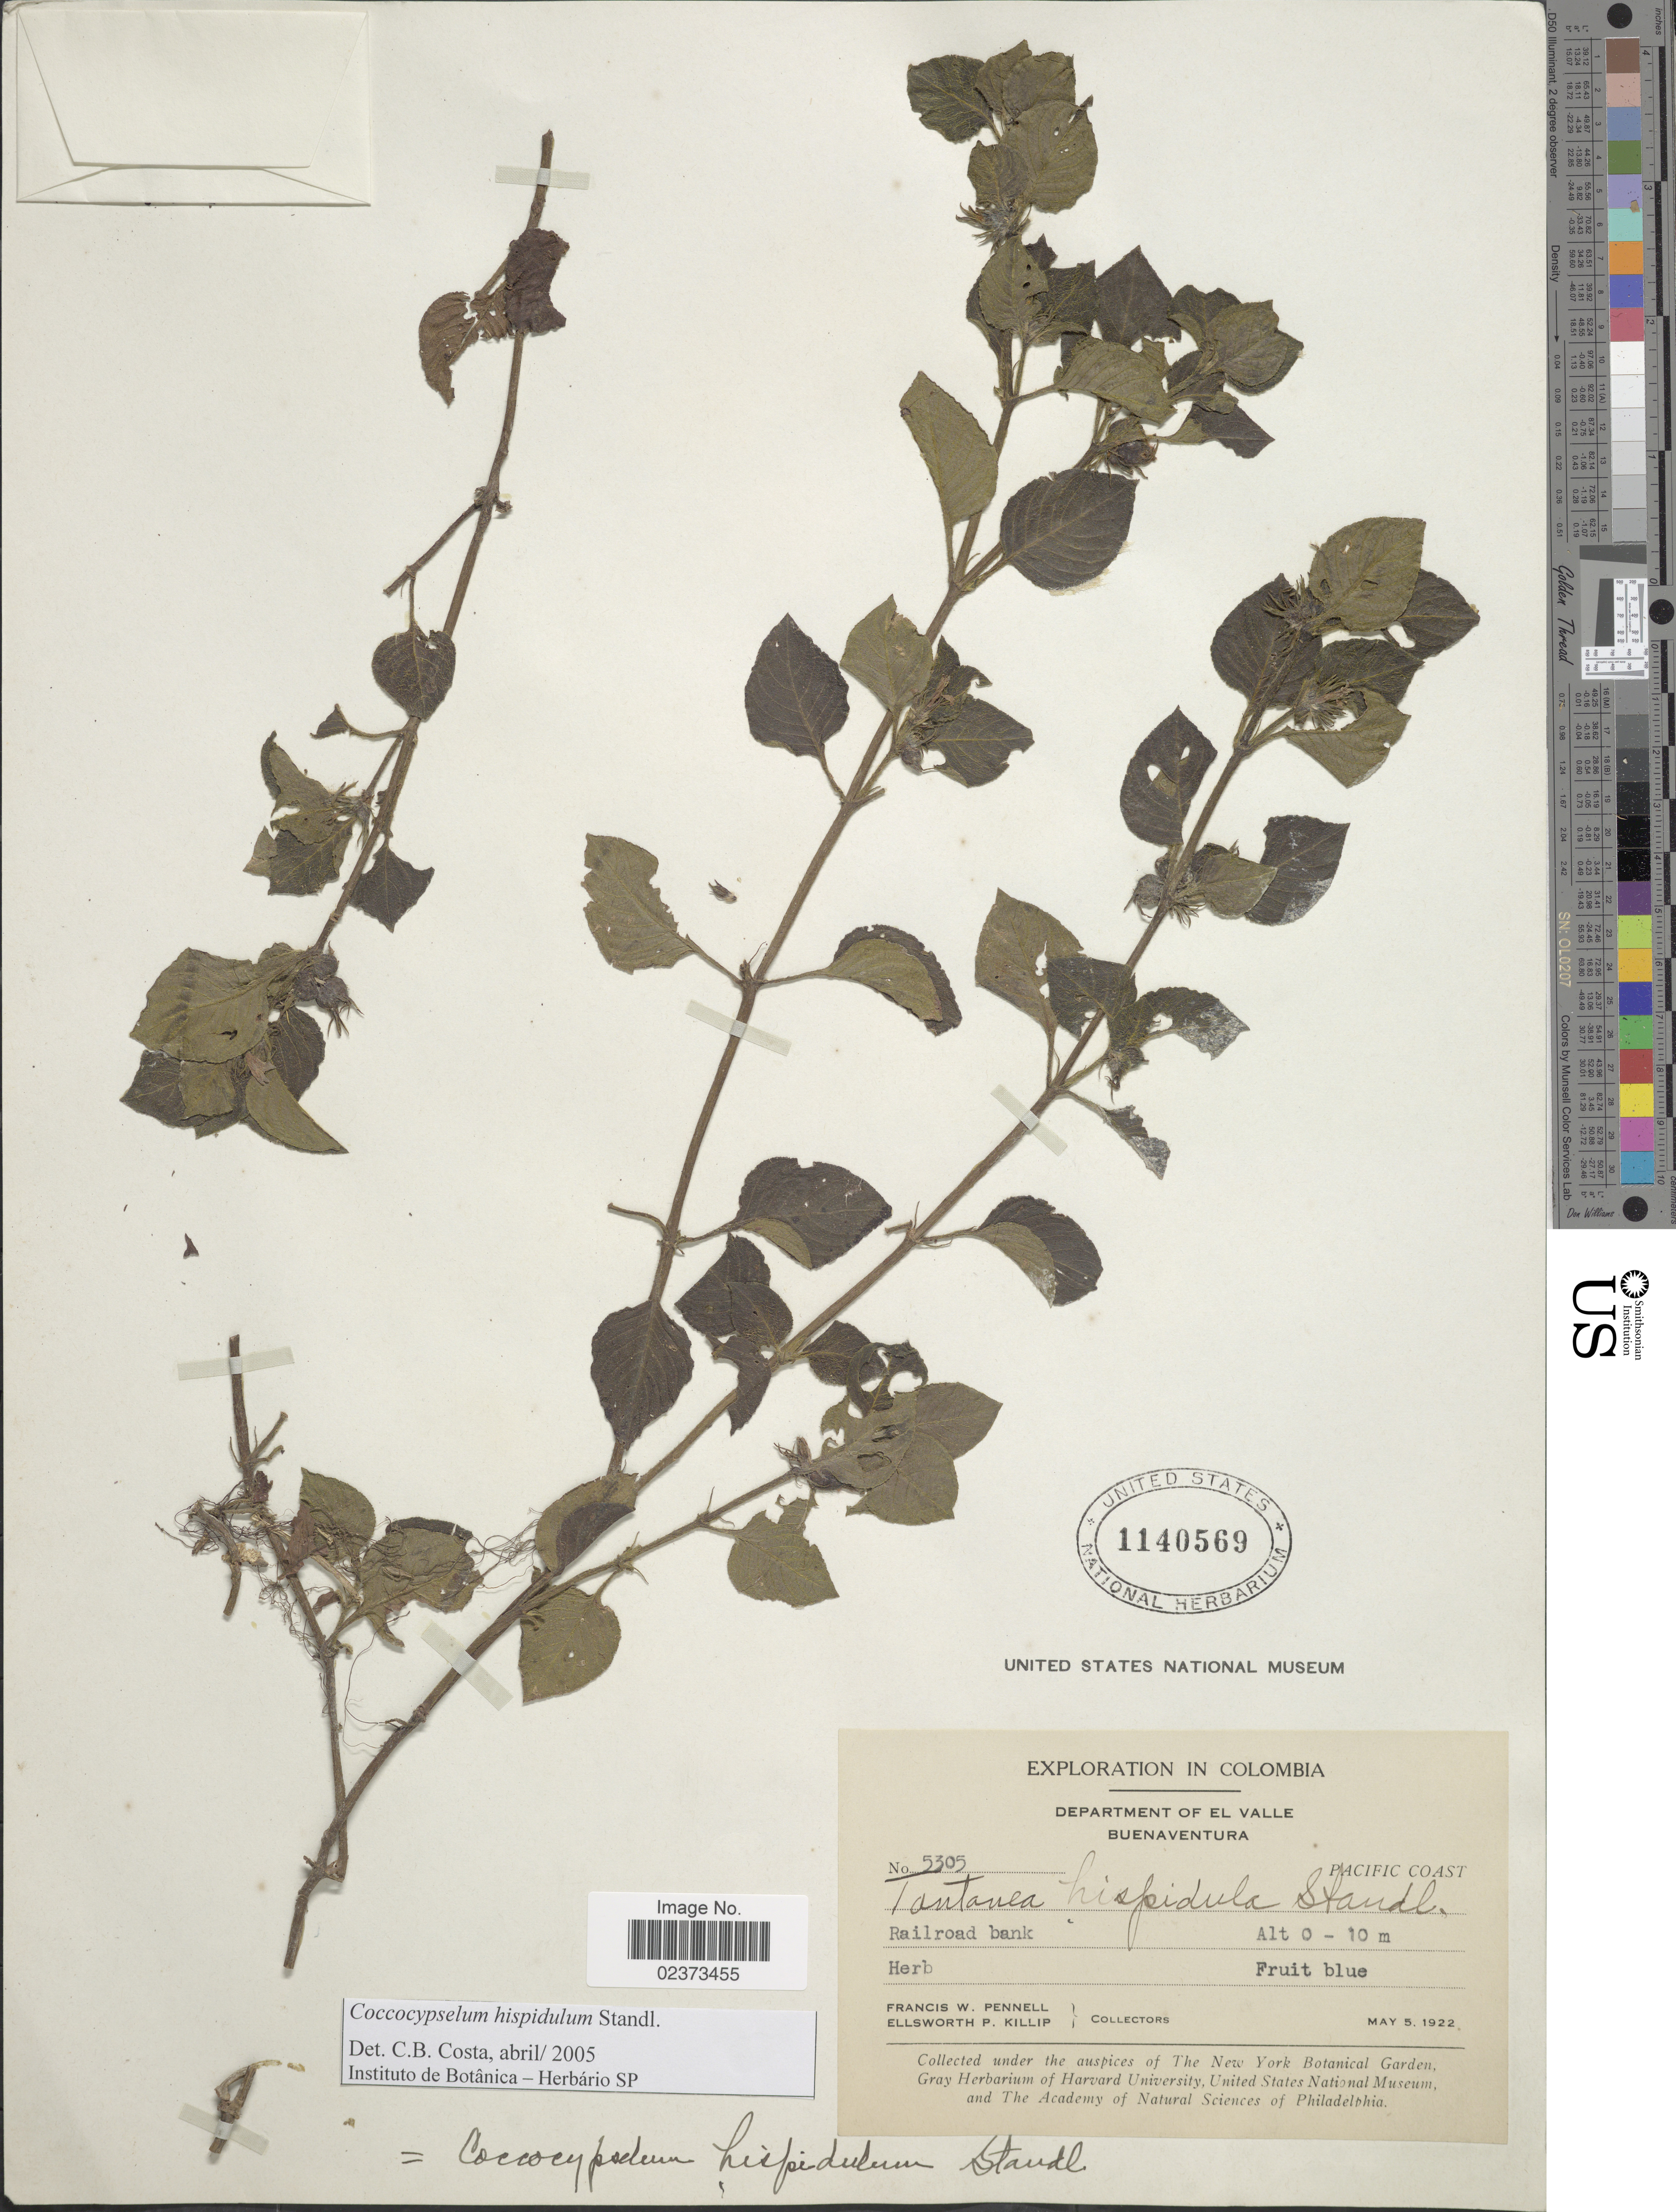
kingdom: Plantae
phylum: Tracheophyta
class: Magnoliopsida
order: Gentianales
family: Rubiaceae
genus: Coccocypselum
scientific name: Coccocypselum hispidulum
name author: (Standl.) Standl.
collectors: F. W. Pennell & E. P. Killip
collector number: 5305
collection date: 1922-05-05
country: Colombia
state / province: Valle del Cauca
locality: Department of El Valle, Buenaventura, Pacific Coast, railroad bank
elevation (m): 0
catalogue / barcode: US 1140569